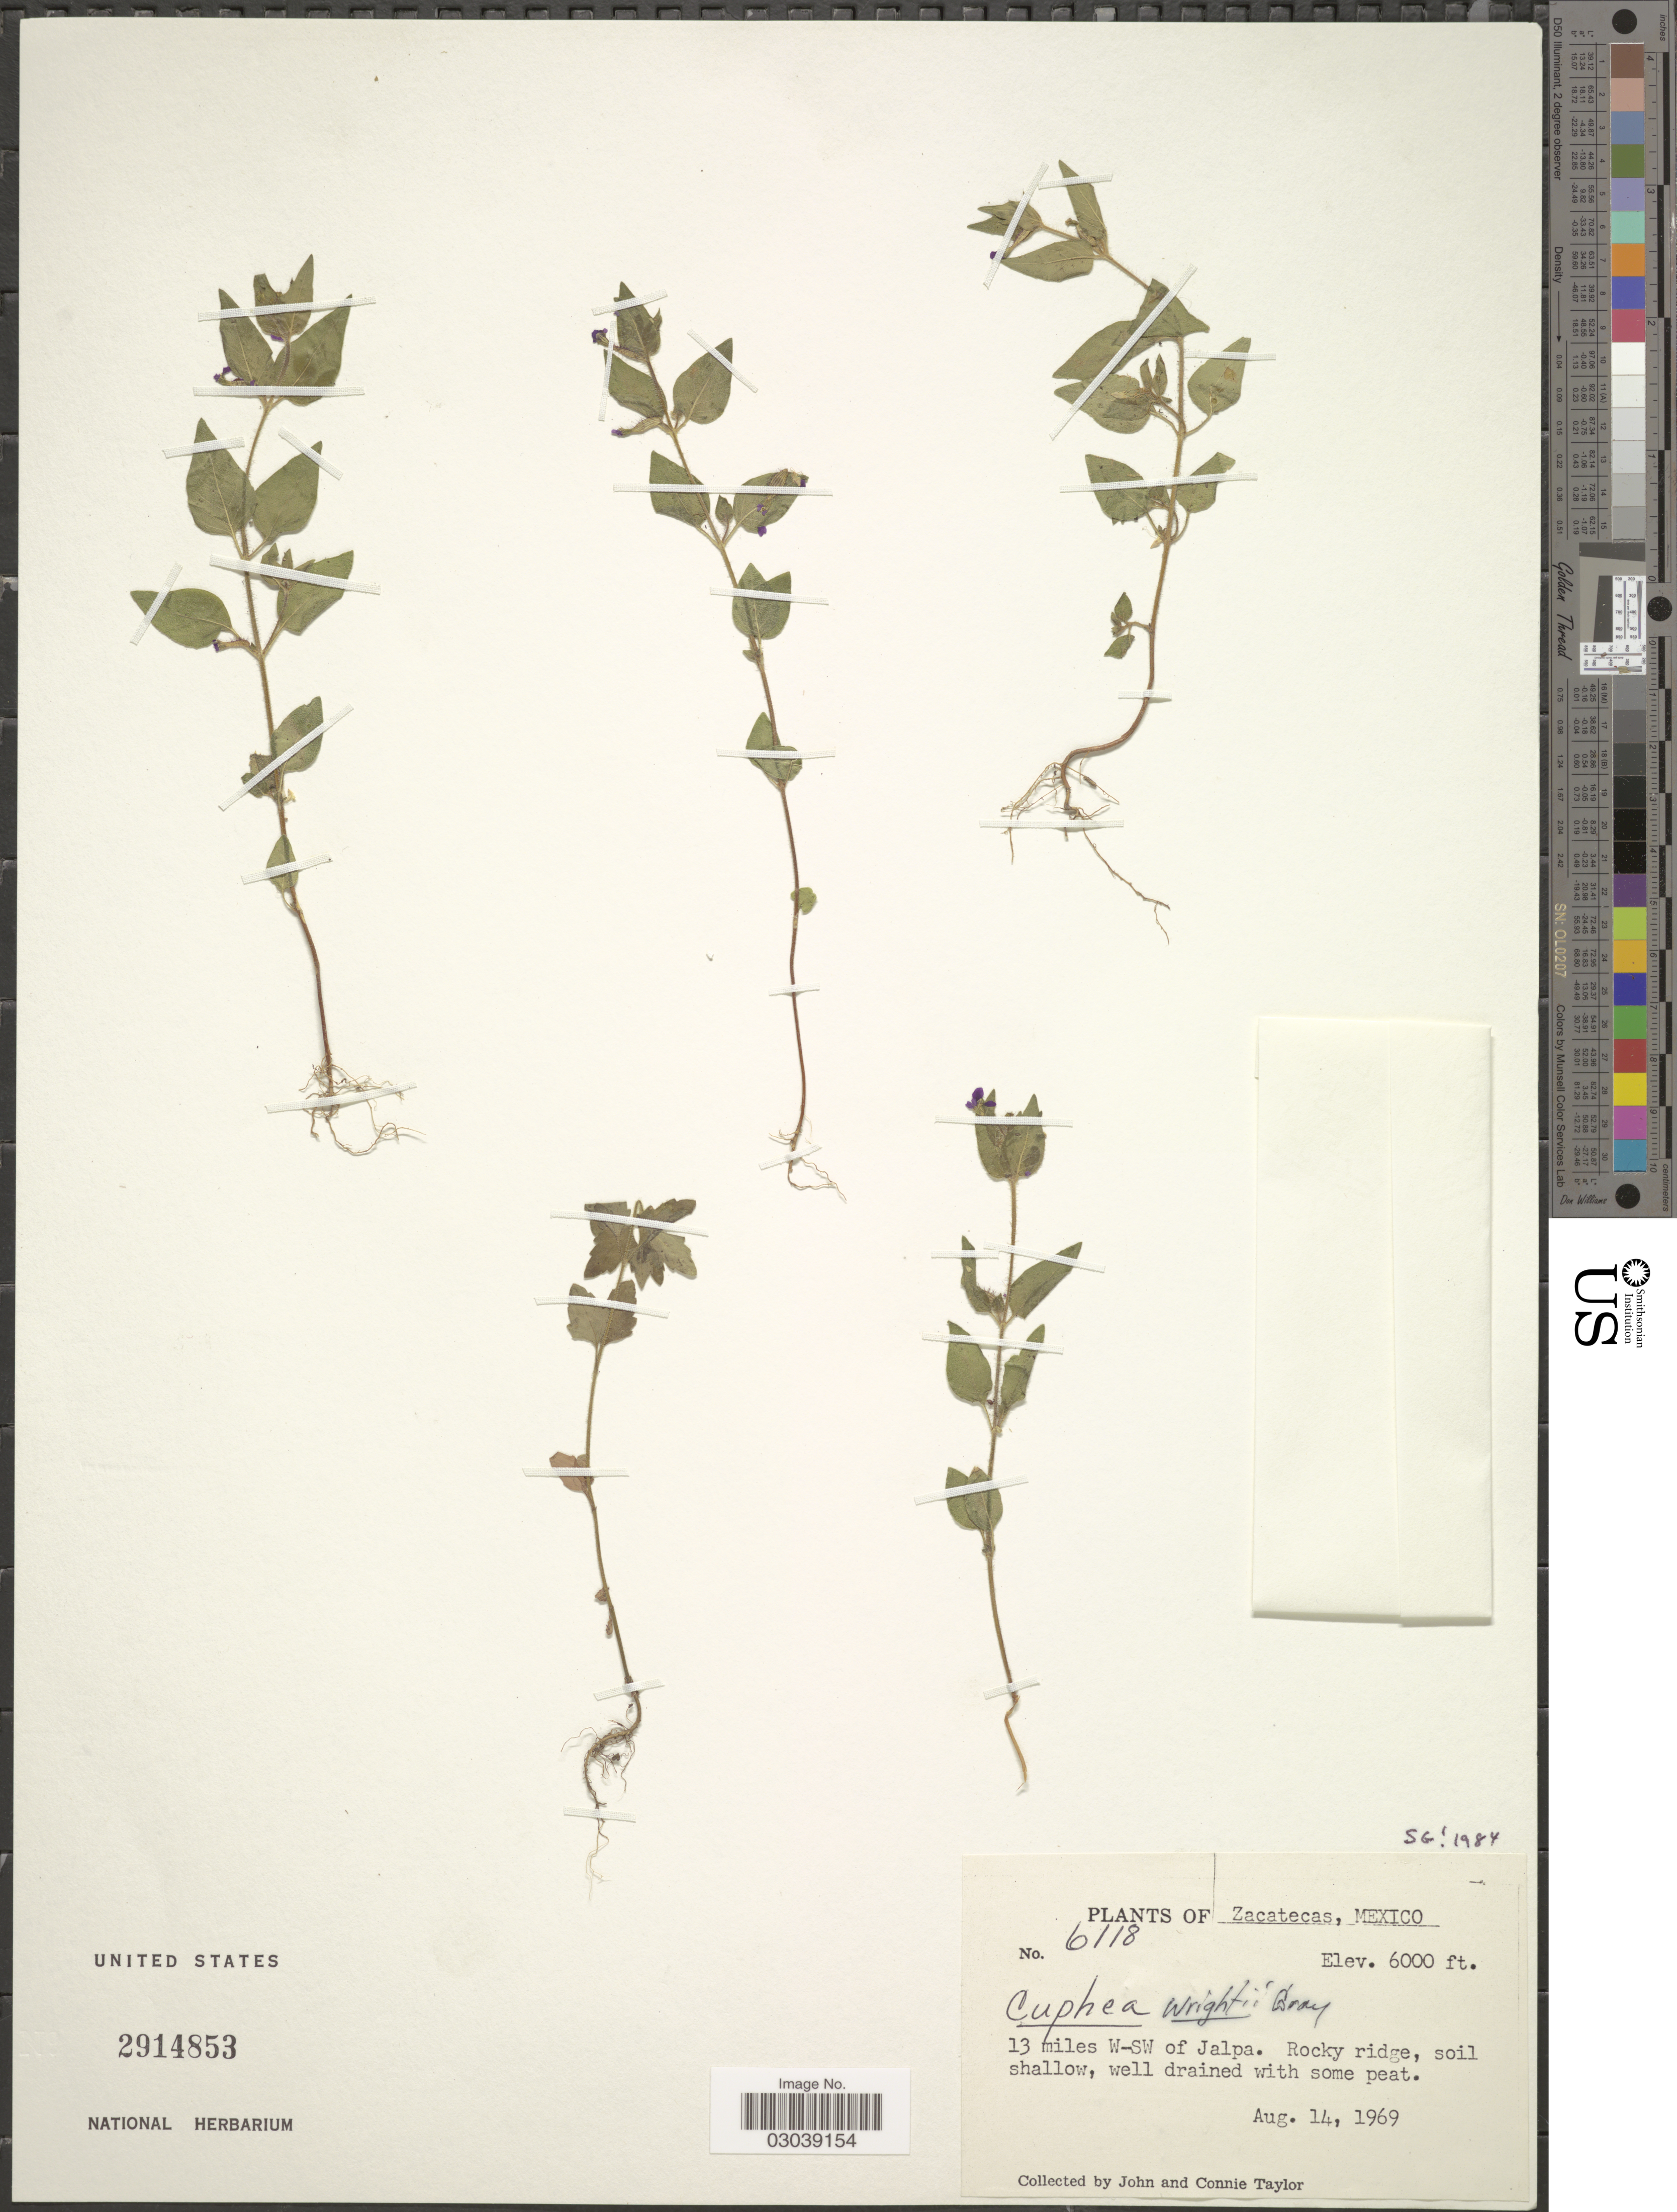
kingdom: Plantae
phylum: Tracheophyta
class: Magnoliopsida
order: Myrtales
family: Lythraceae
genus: Cuphea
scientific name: Cuphea wrightii var. wrightii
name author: A. Gray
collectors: J. Taylor & C. Taylor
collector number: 6118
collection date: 1969-08-14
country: Mexico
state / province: Zacatecas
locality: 13 miles W-SW of Jalpa.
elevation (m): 1829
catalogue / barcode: US 2914853